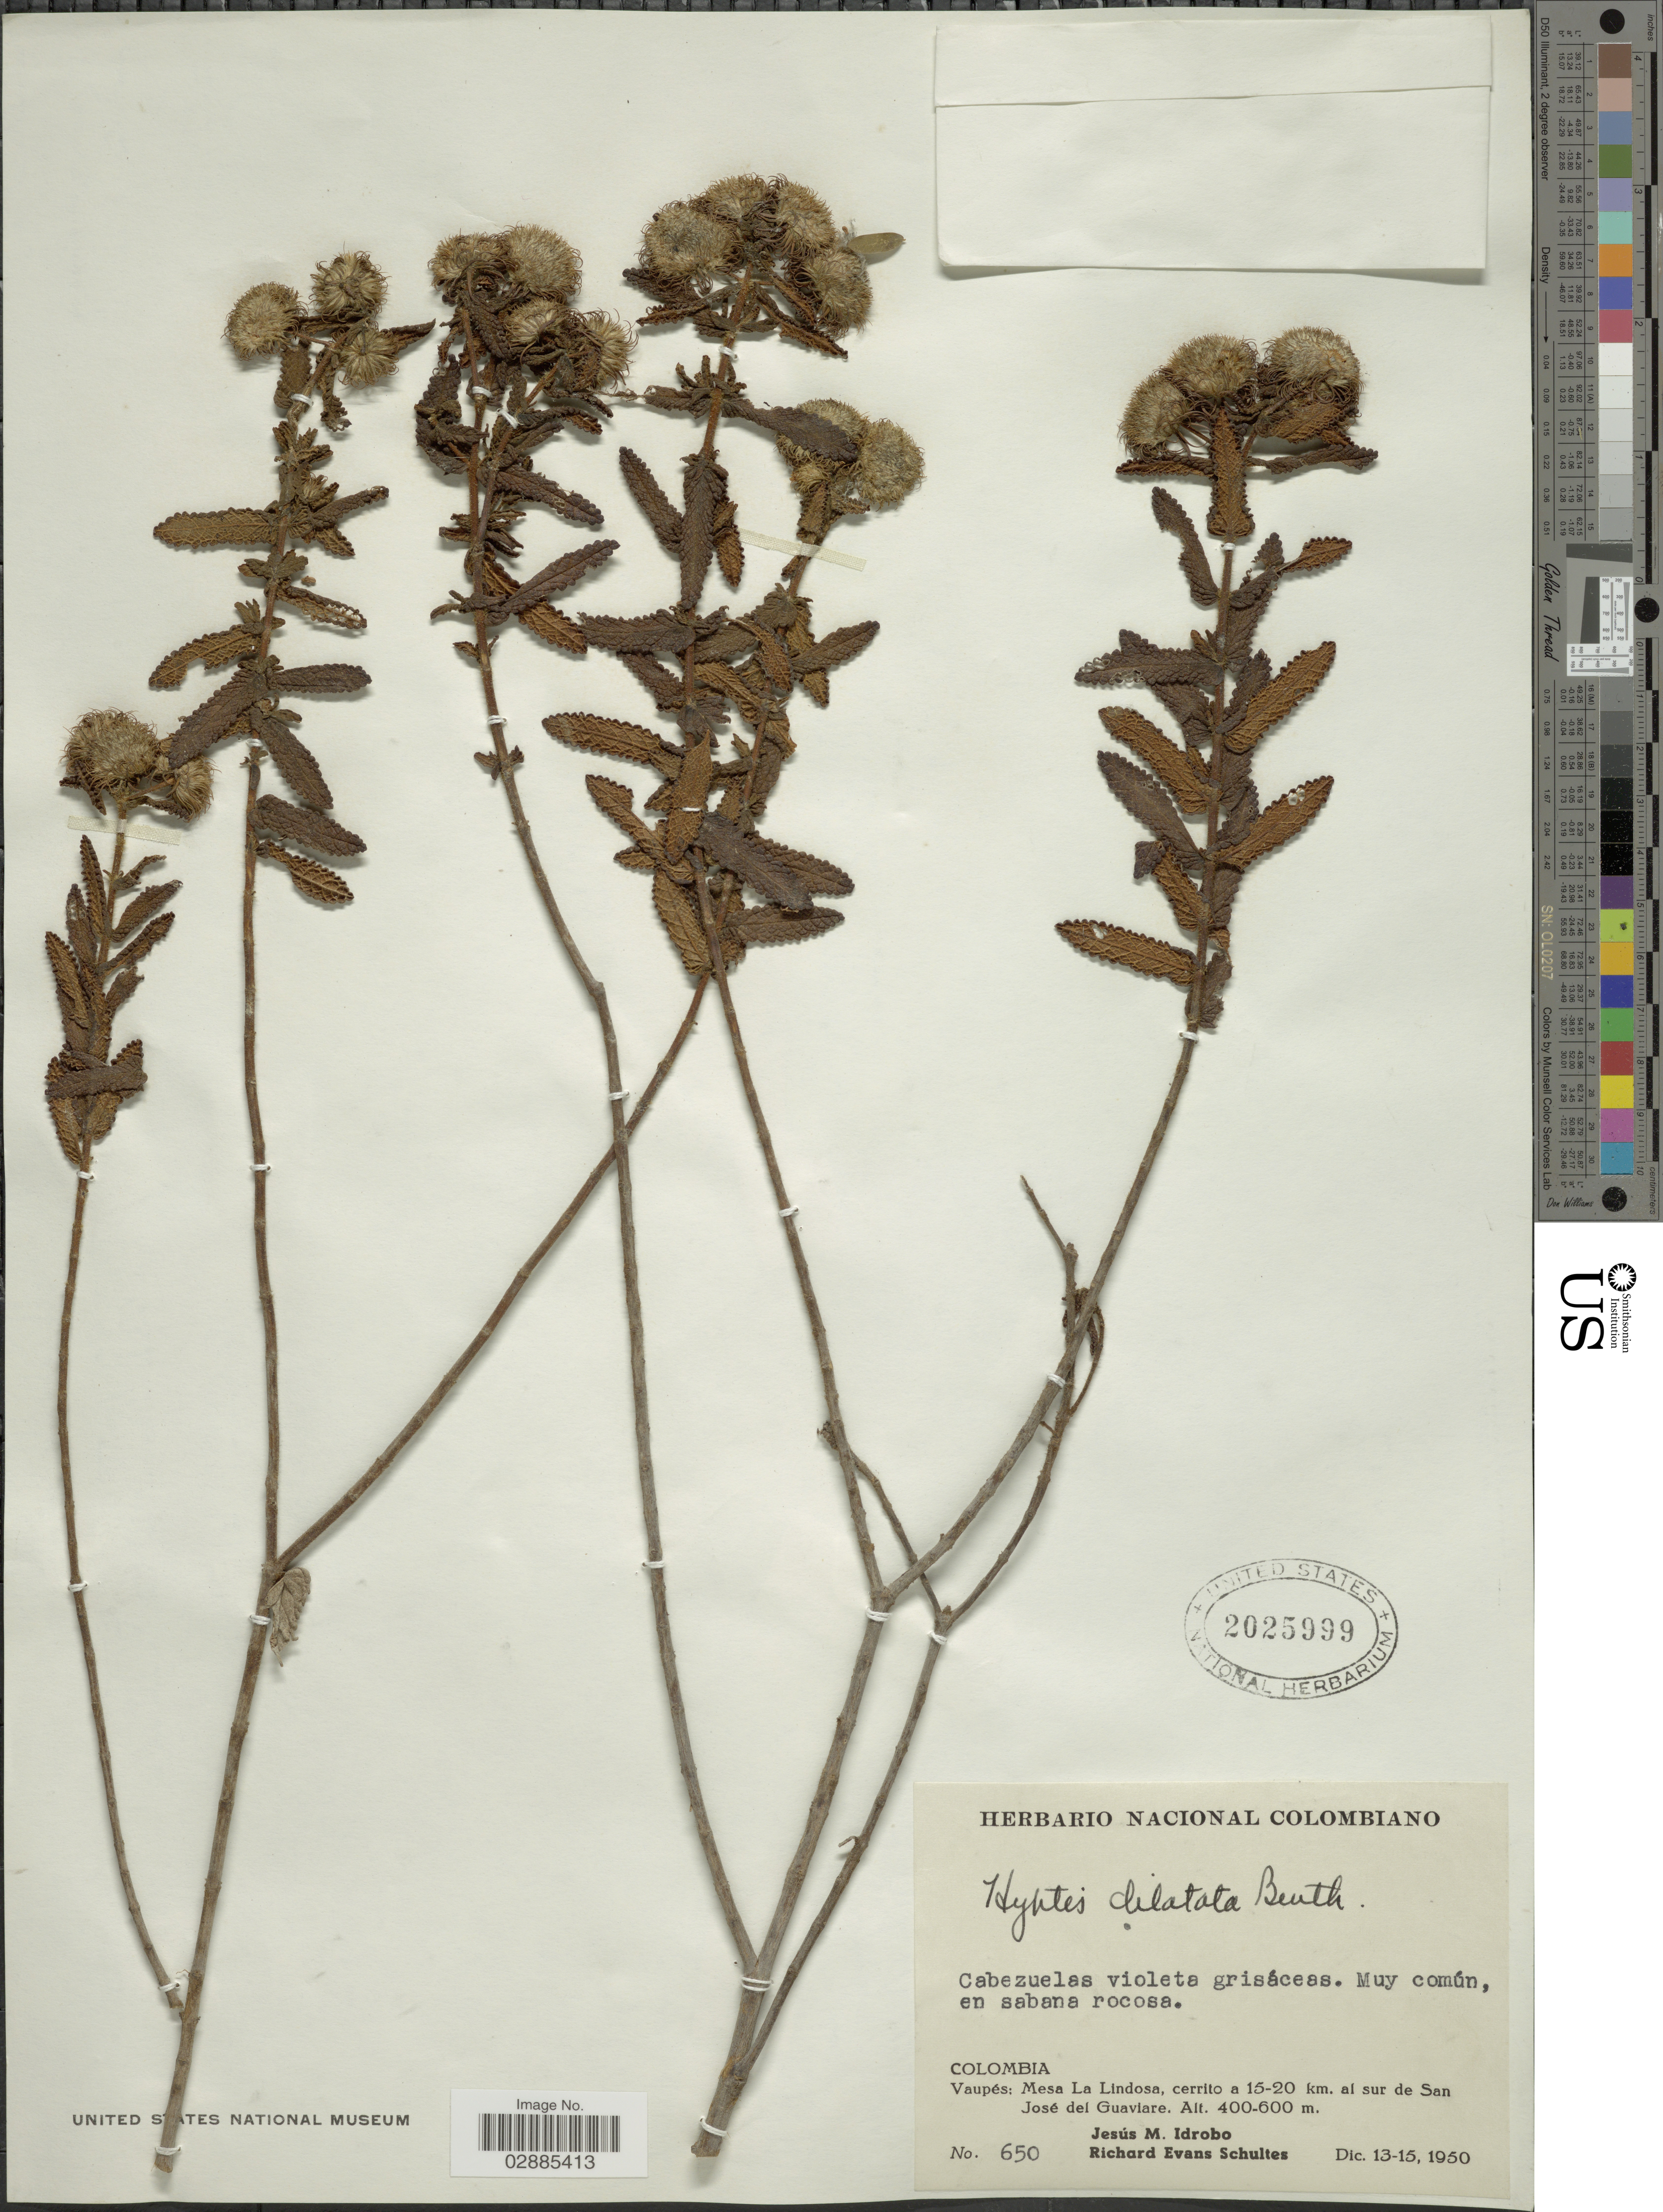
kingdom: Plantae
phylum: Tracheophyta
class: Magnoliopsida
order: Lamiales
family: Lamiaceae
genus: Hyptis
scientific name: Hyptis dilatata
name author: Benth.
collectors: J. M. Idrobo & R. E. Schultes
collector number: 650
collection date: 1950-12-13/1950-12-15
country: Colombia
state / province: Vaupés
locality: Mesa La Lindosa, cerrito a 15-20 km. al sur de San José del Guaviare.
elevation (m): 400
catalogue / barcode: US 2025999